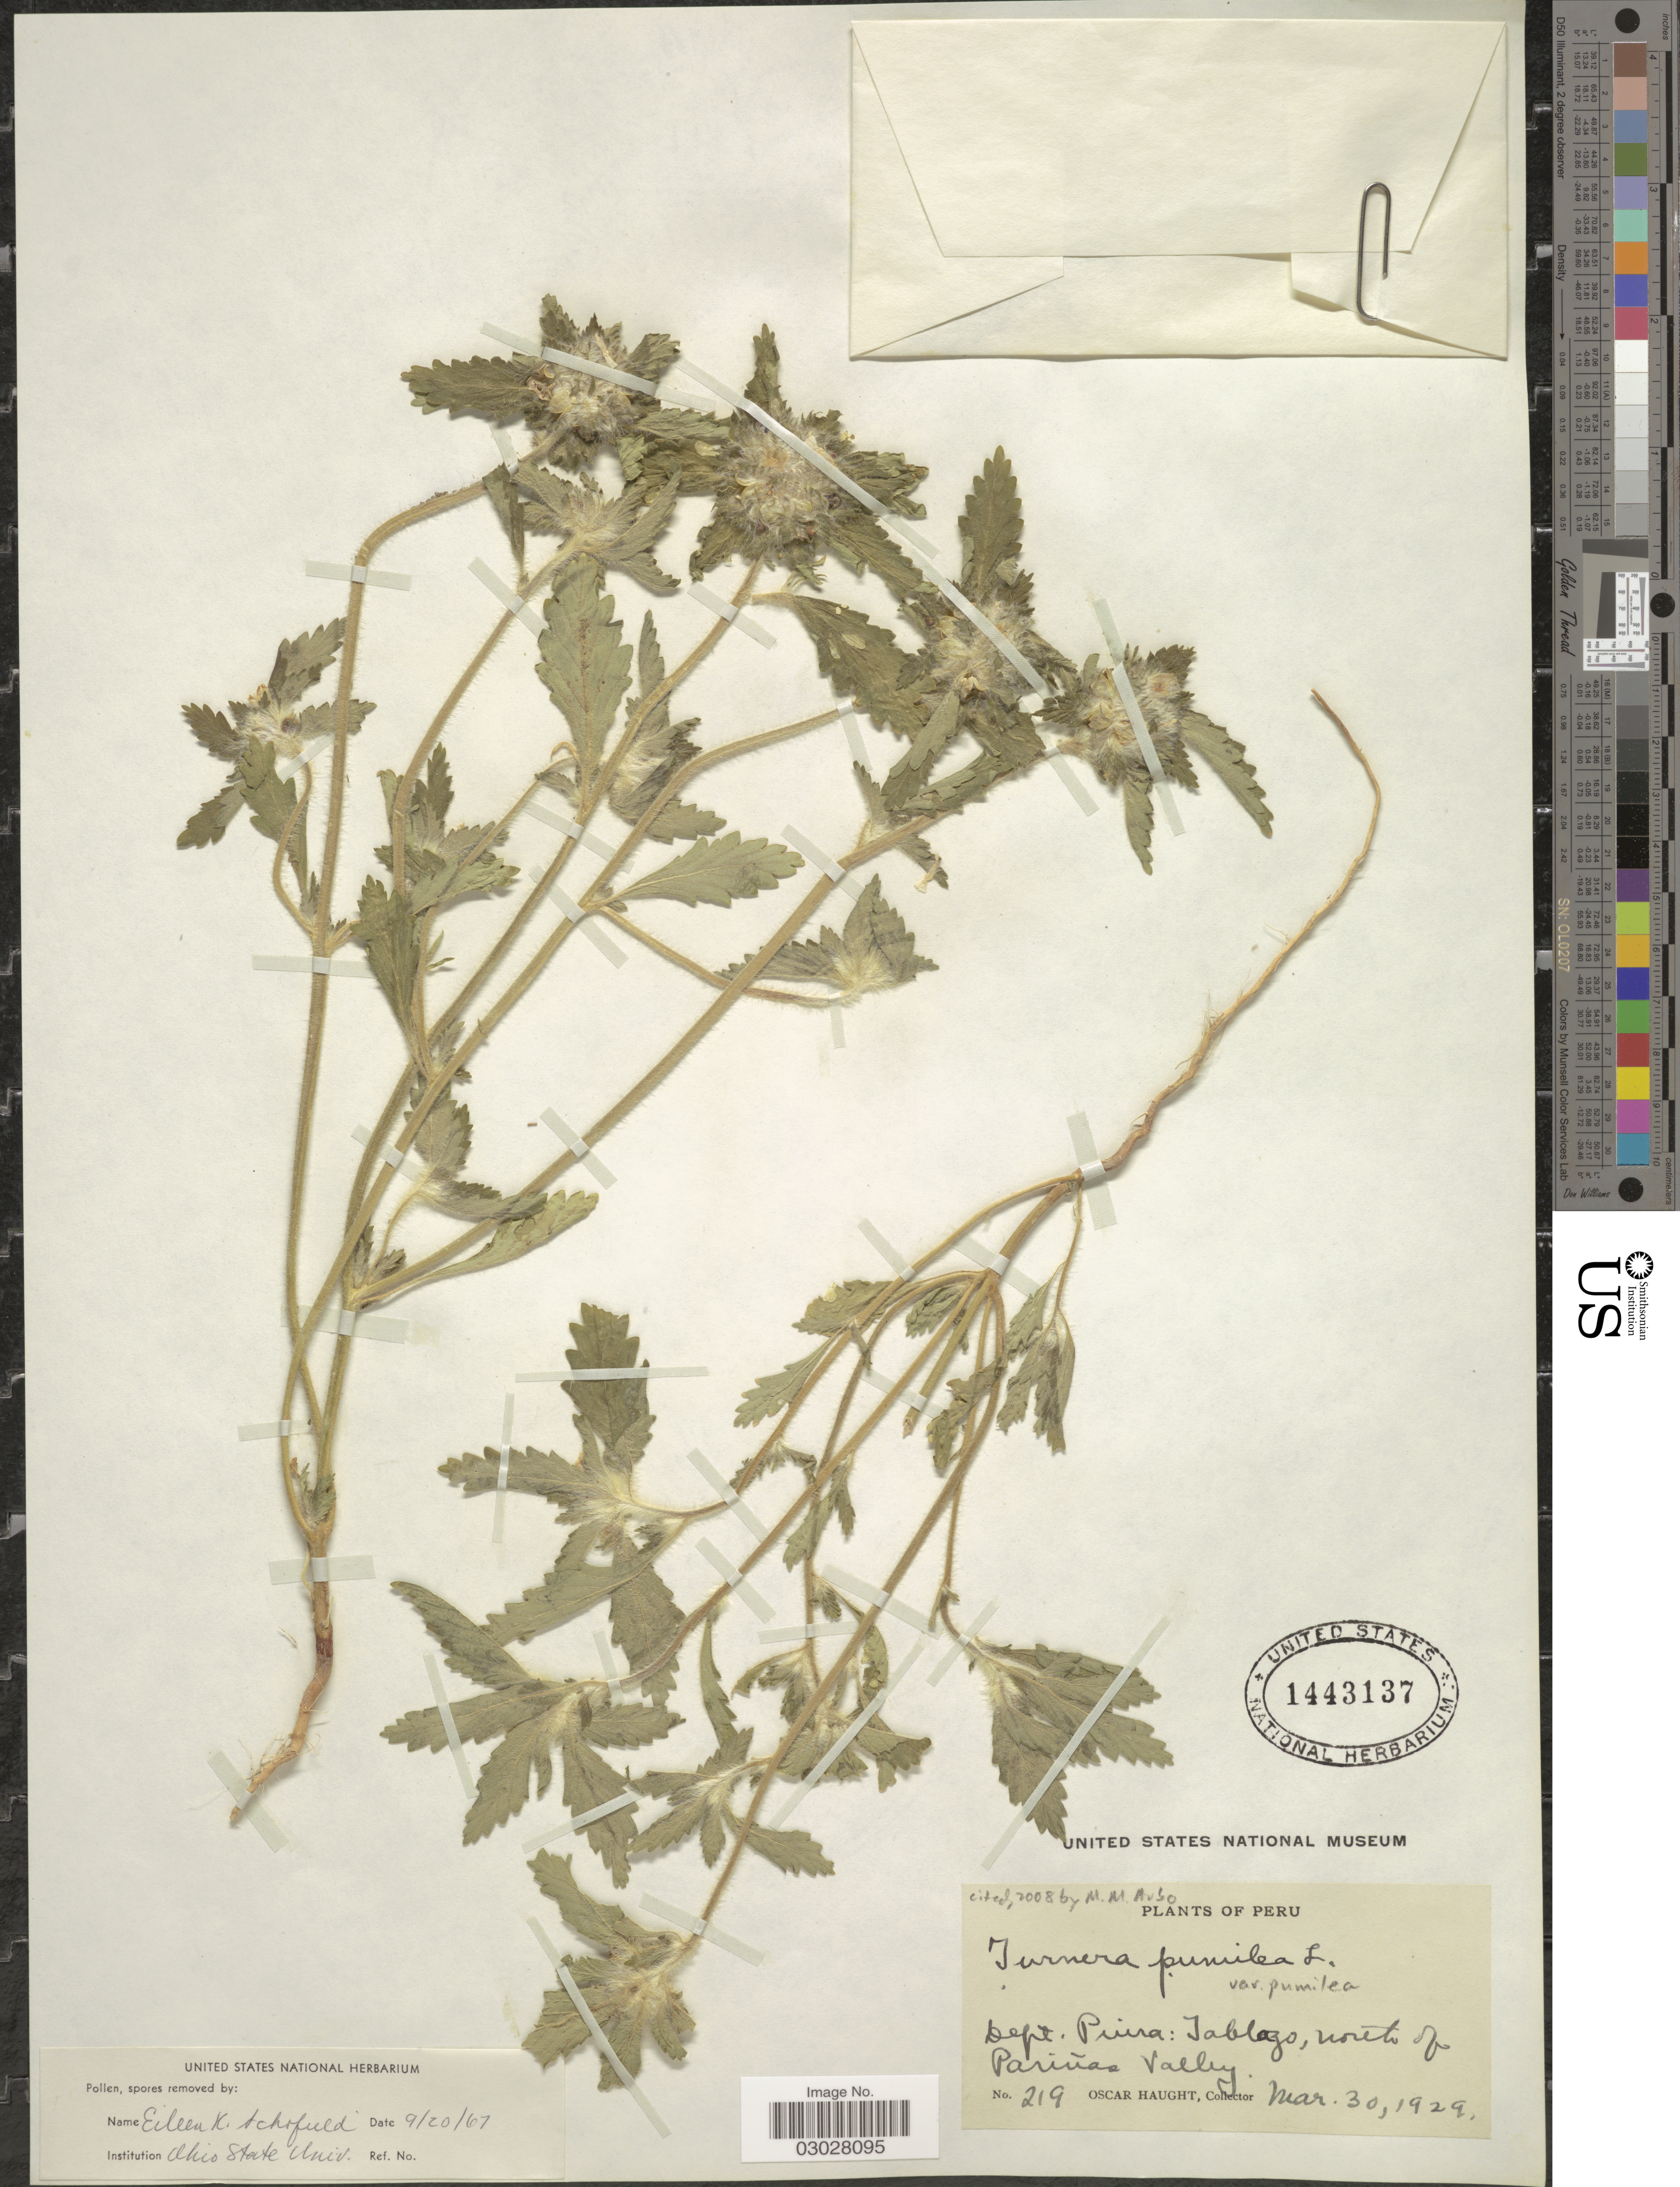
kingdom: Plantae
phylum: Tracheophyta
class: Magnoliopsida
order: Malpighiales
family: Turneraceae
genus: Turnera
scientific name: Turnera pumilea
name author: L.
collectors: O. L. Haught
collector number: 219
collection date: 1929-03-30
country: Peru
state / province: Piura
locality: Dept. Piura: Tablago, north of Pariñas Valley.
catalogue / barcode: US 1443137